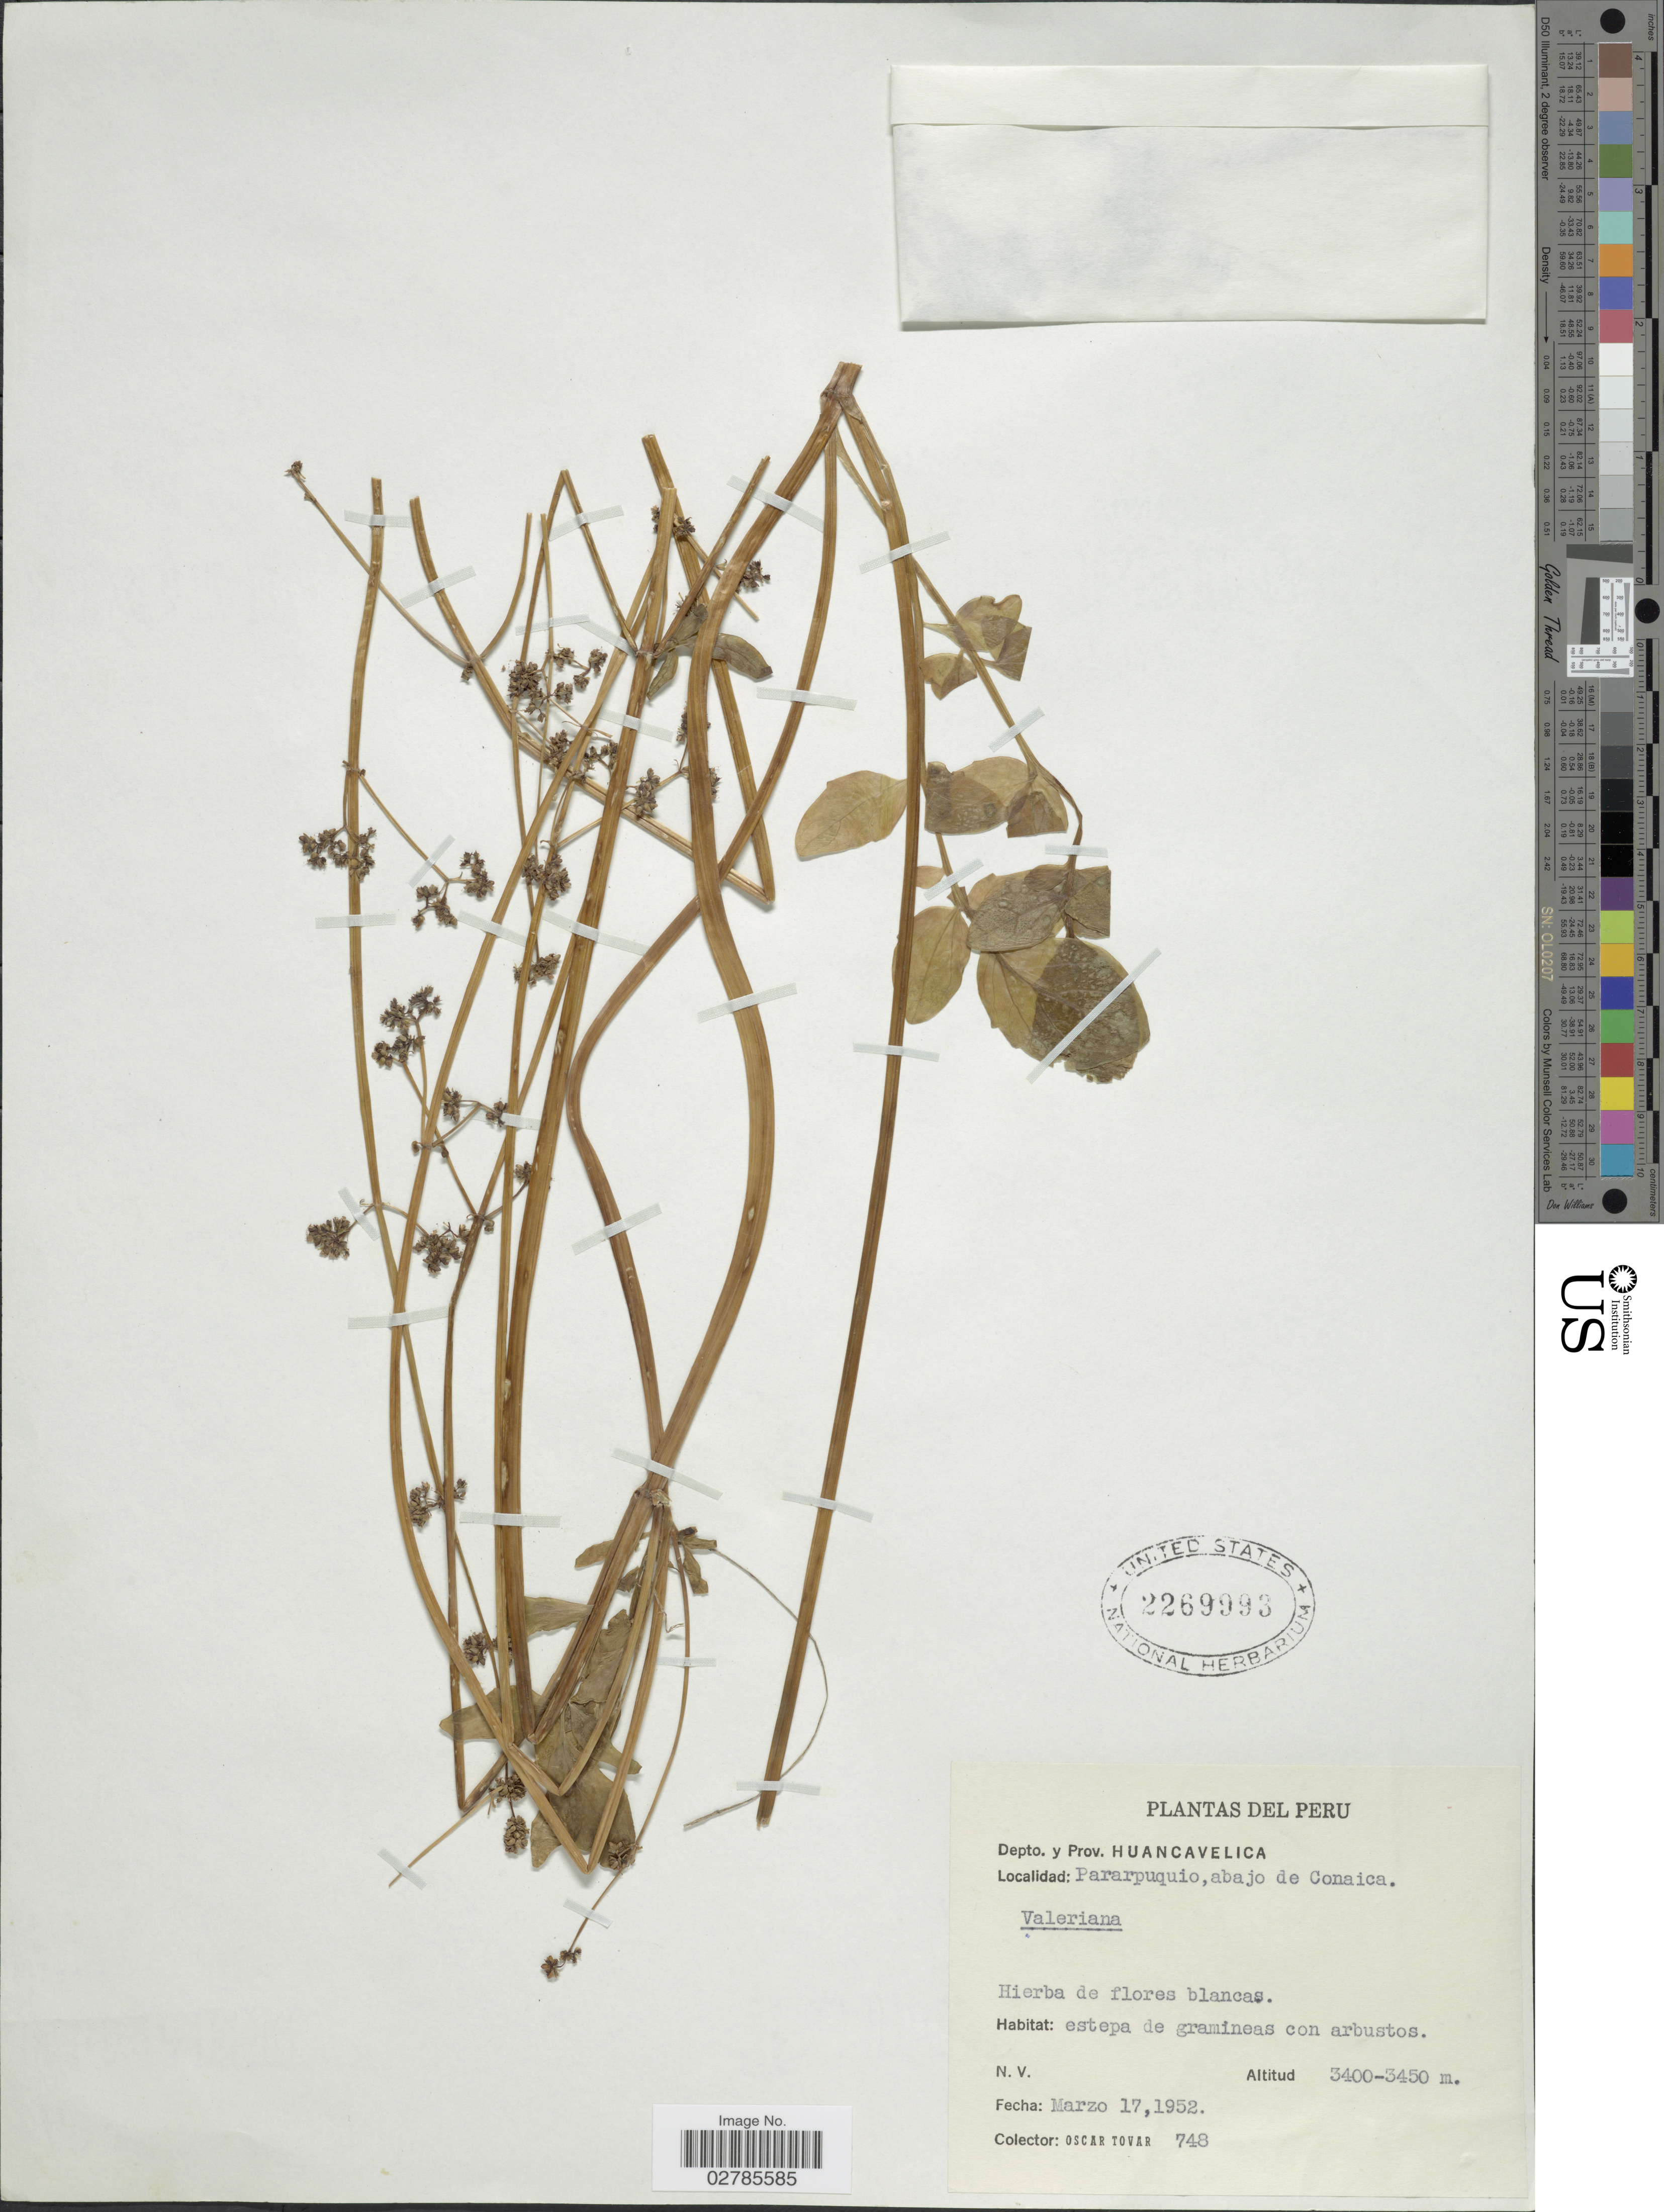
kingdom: Plantae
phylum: Tracheophyta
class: Magnoliopsida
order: Dipsacales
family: Caprifoliaceae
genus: Valeriana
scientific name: Valeriana sp.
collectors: Ó. Tovar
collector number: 748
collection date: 1952-03-17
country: Peru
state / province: Huancavelica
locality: Depto. y Prov. Huancavelica, Pararpuquio, abajo de Conaica.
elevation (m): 3400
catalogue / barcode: US 2269993